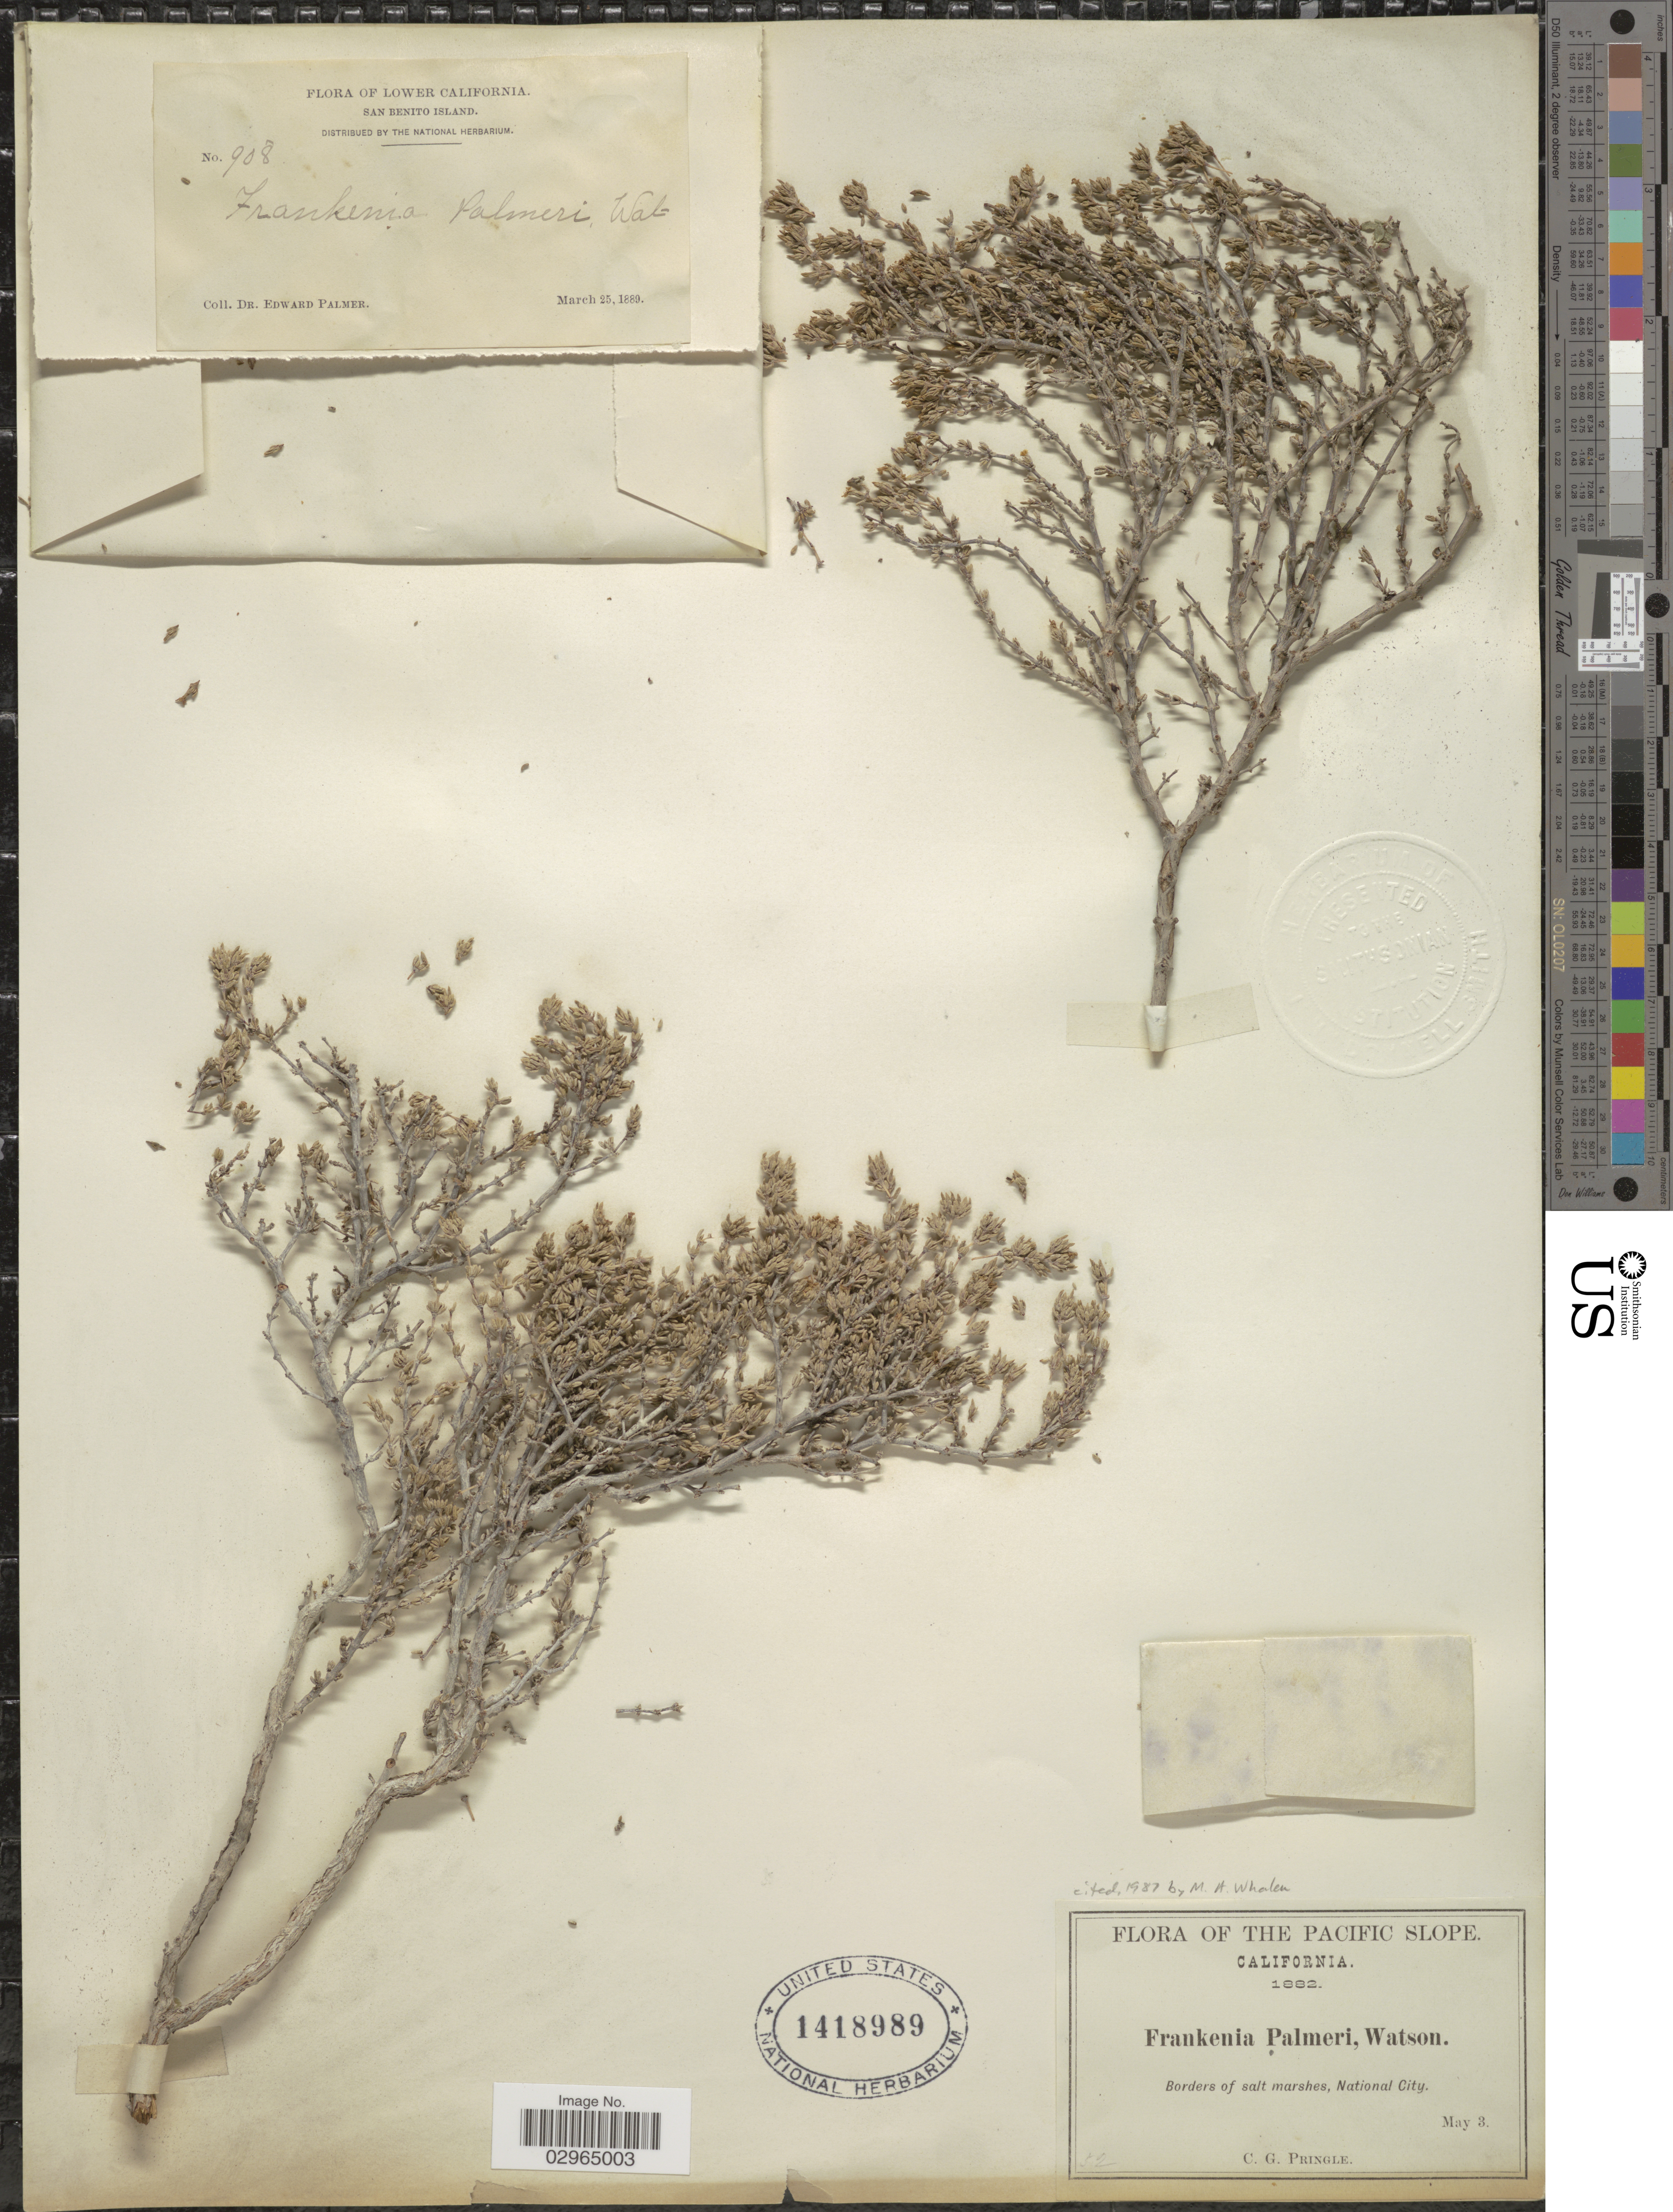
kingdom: Plantae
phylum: Tracheophyta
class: Magnoliopsida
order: Caryophyllales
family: Frankeniaceae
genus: Frankenia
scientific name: Frankenia palmeri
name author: S. Watson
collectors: C. G. Pringle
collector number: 52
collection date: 1882-05-03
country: United States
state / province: California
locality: The Pacific Slope. Border of salt marshes, National City.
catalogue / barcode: US 1418989